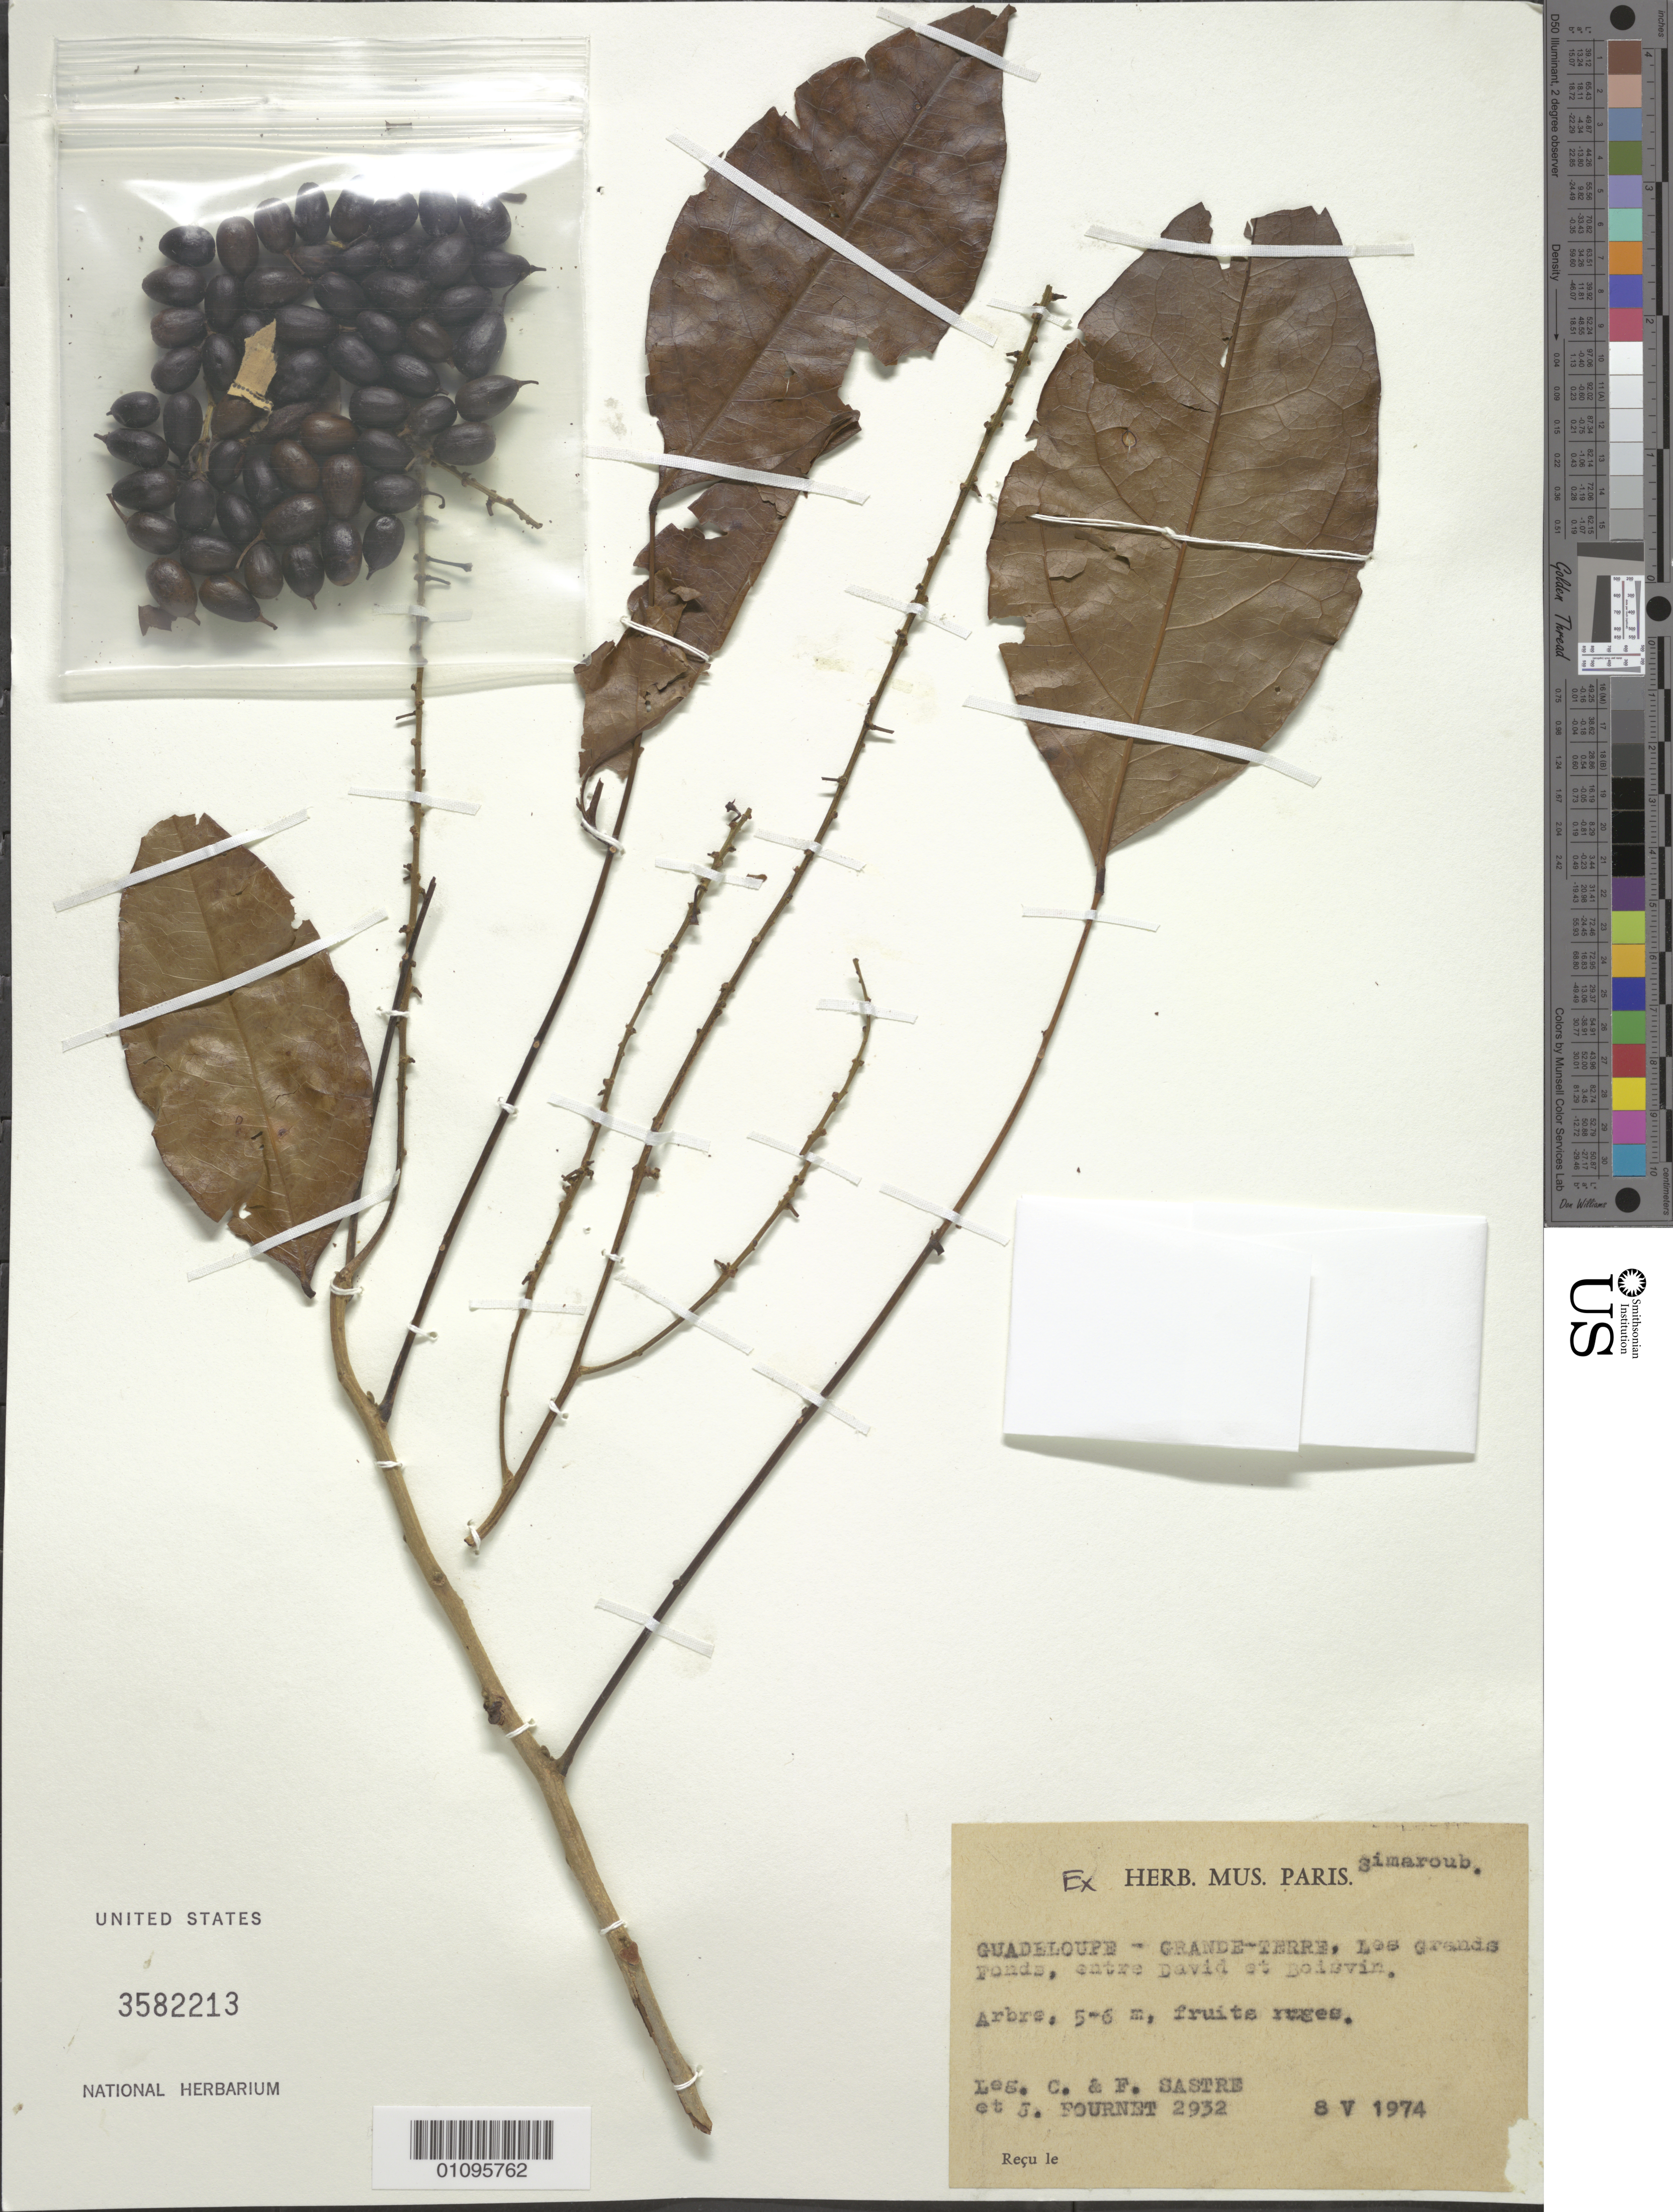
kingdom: Plantae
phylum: Tracheophyta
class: Magnoliopsida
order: Sapindales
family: Simaroubaceae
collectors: C. H. L. Sastre, F. Sastre & J. Flurnet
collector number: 2932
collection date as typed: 08 May 1974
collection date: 1974-05-08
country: Guadeloupe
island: Grande Terre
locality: Les Grands Fonds, entre David et Boisvin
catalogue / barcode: US 3582213